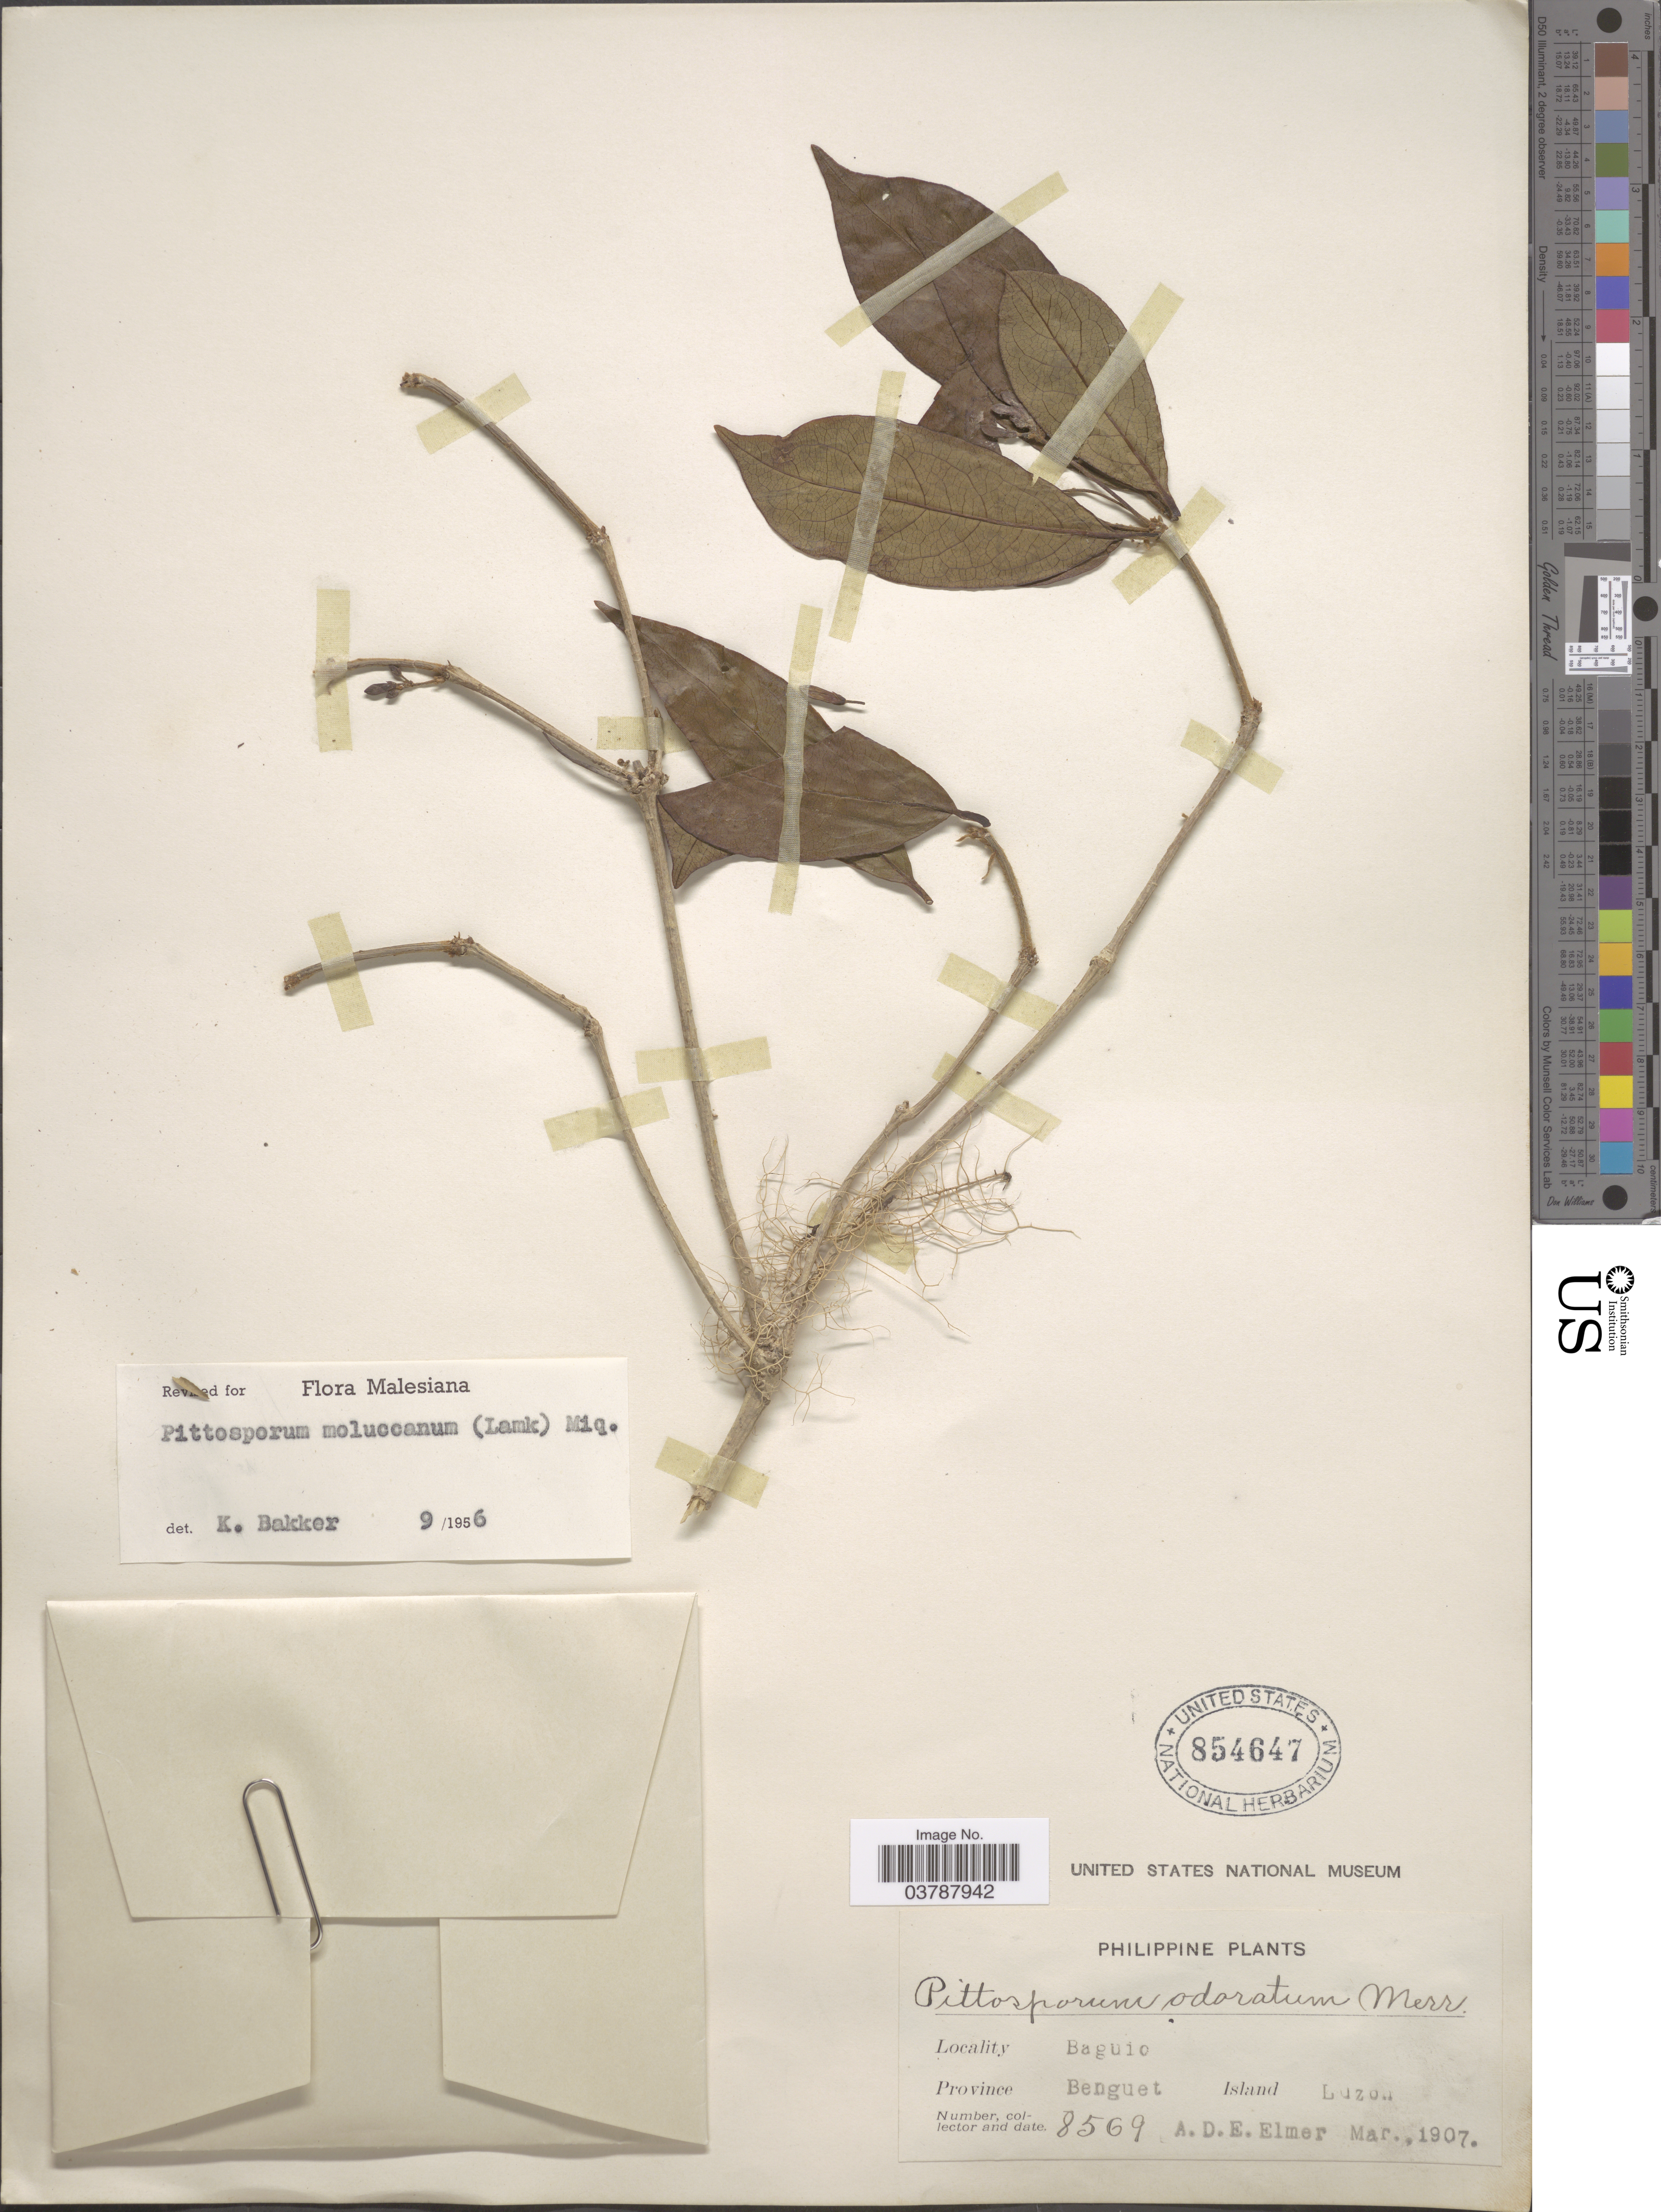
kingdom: Plantae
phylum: Tracheophyta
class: Magnoliopsida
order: Apiales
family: Pittosporaceae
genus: Pittosporum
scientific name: Pittosporum moluccanum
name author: (Lam.) Miq.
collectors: A. D. E. Elmer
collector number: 8569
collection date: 1907-03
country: Philippines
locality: Baguio. Province Benguet, Island Luzon.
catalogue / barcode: US 854647